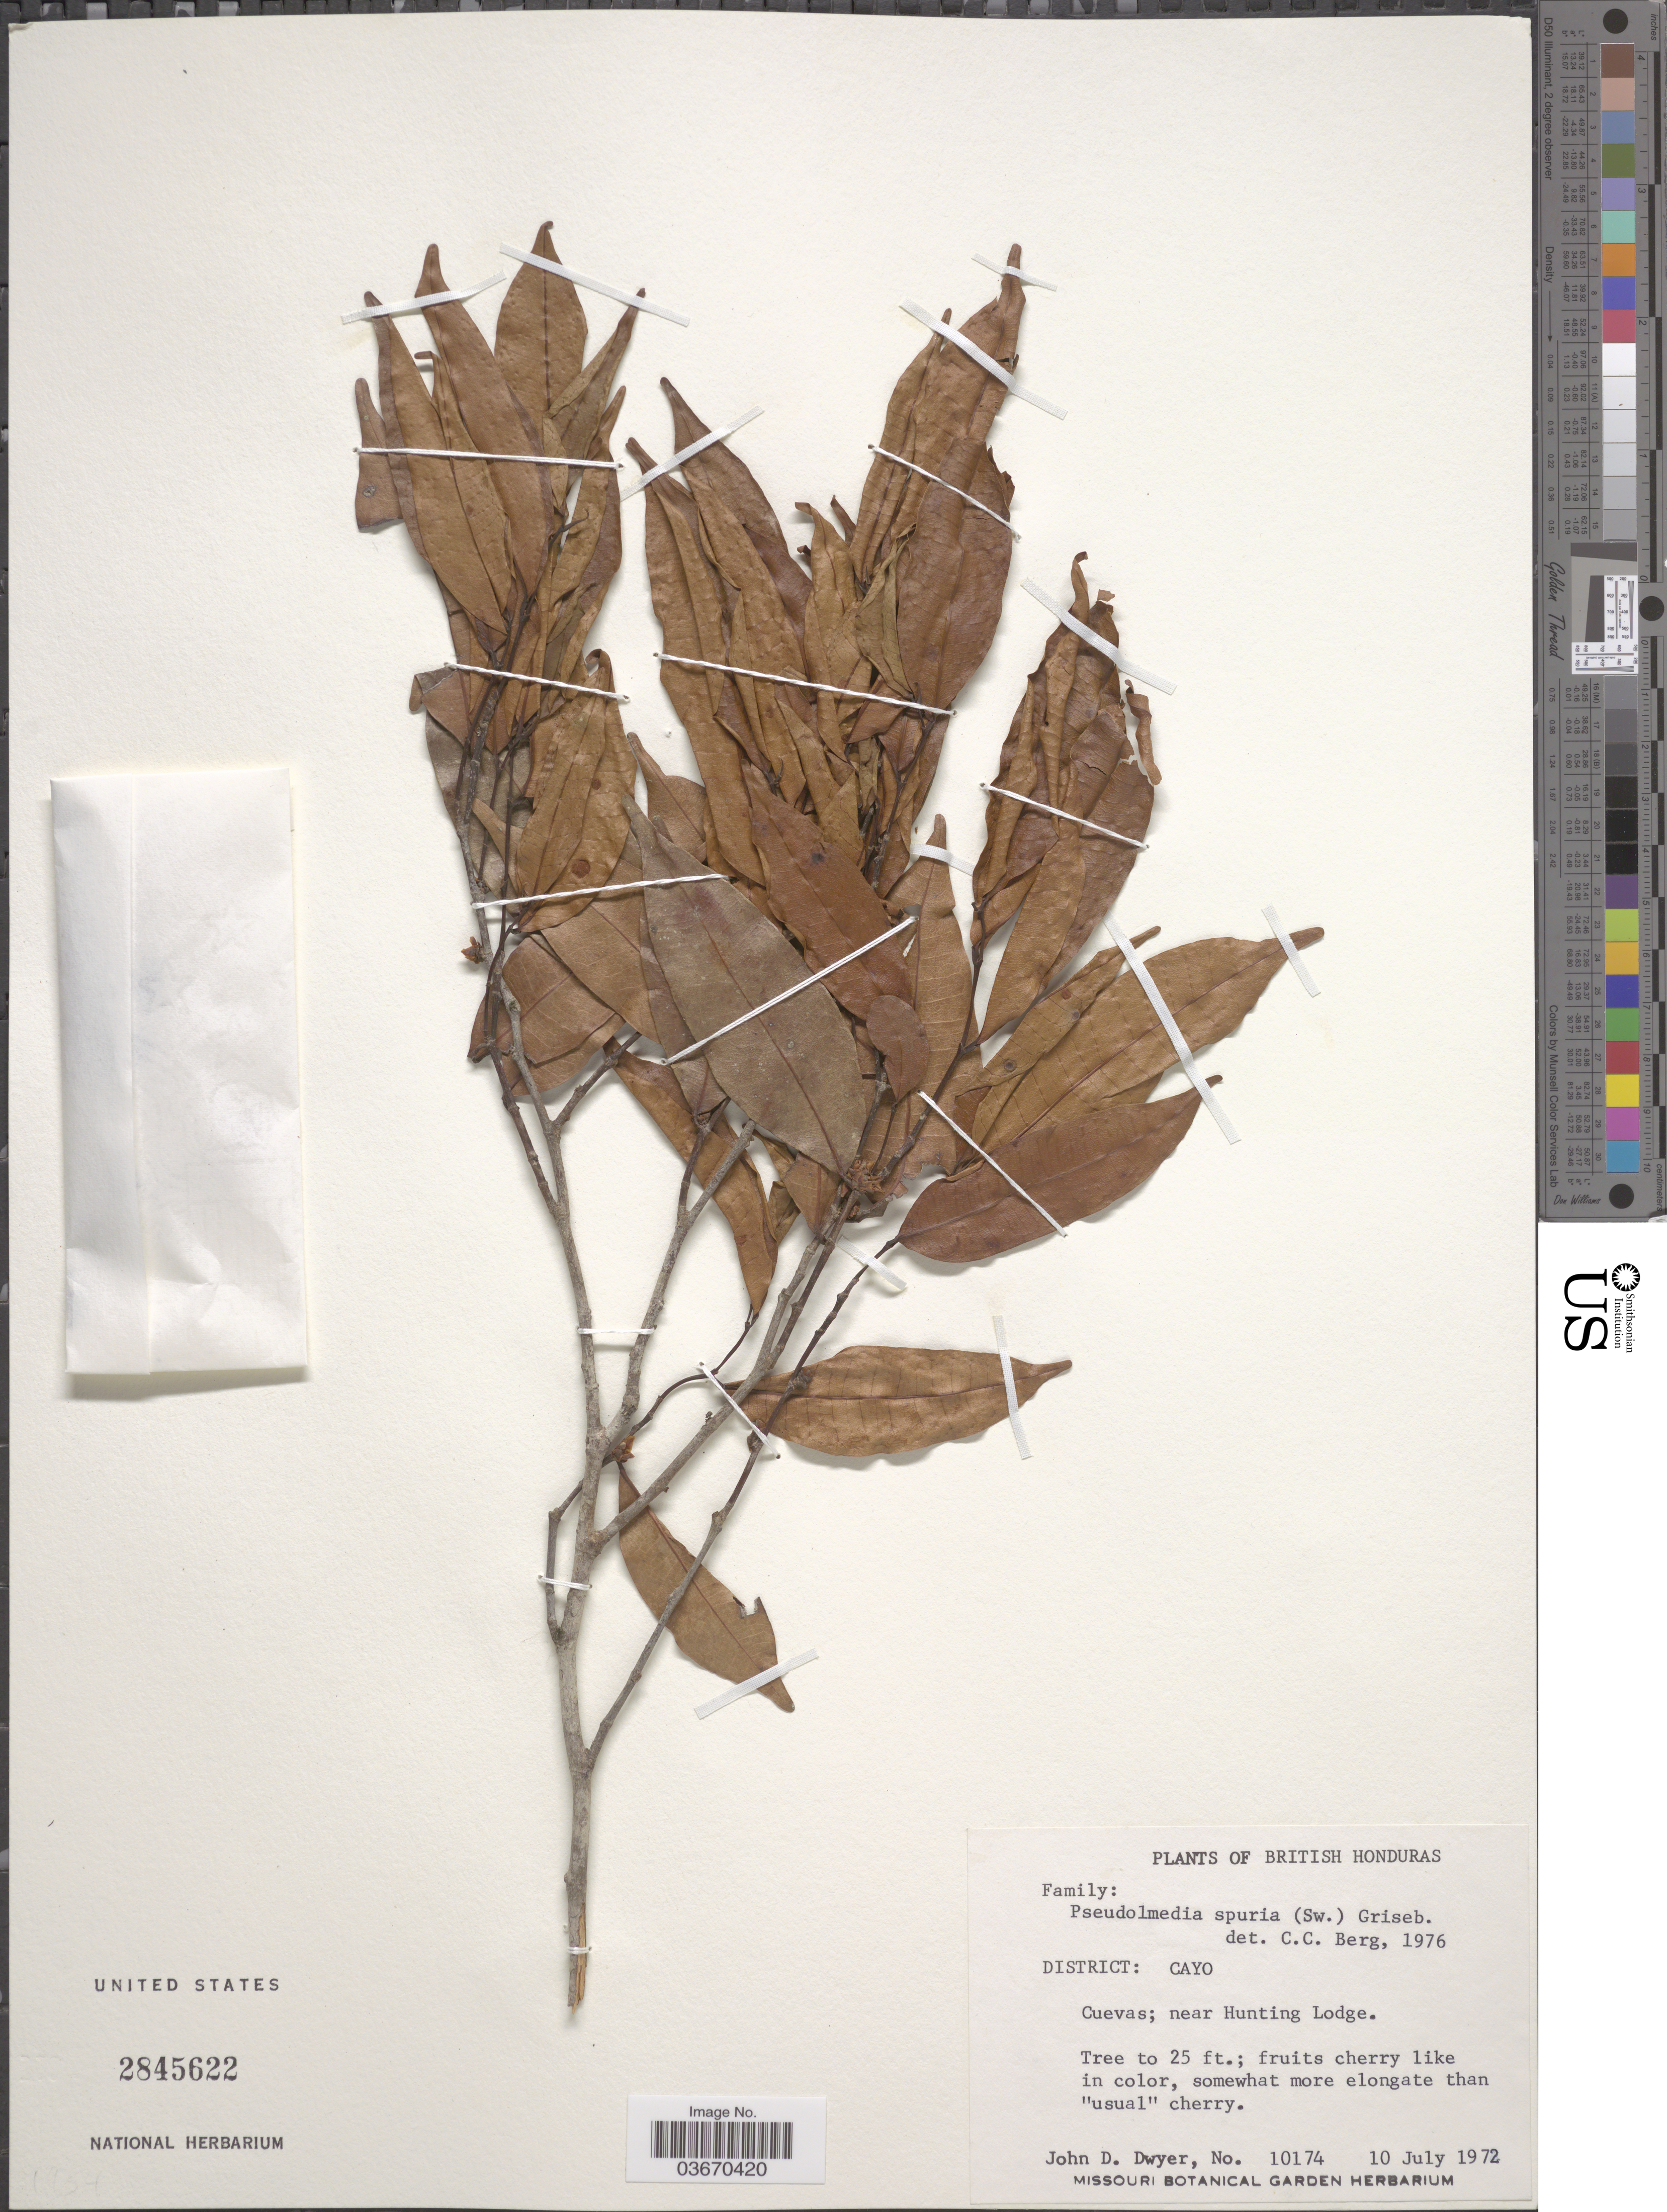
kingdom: Plantae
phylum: Tracheophyta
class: Magnoliopsida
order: Rosales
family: Moraceae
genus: Pseudolmedia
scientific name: Pseudolmedia spuria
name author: (Sw.) Griseb.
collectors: J. D. Dwyer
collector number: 10174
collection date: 1972-07-10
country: Belize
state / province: Cayo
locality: British Honduras. District: Cayo. Cuevas; near Hunting Lodge.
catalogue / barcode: US 2845622